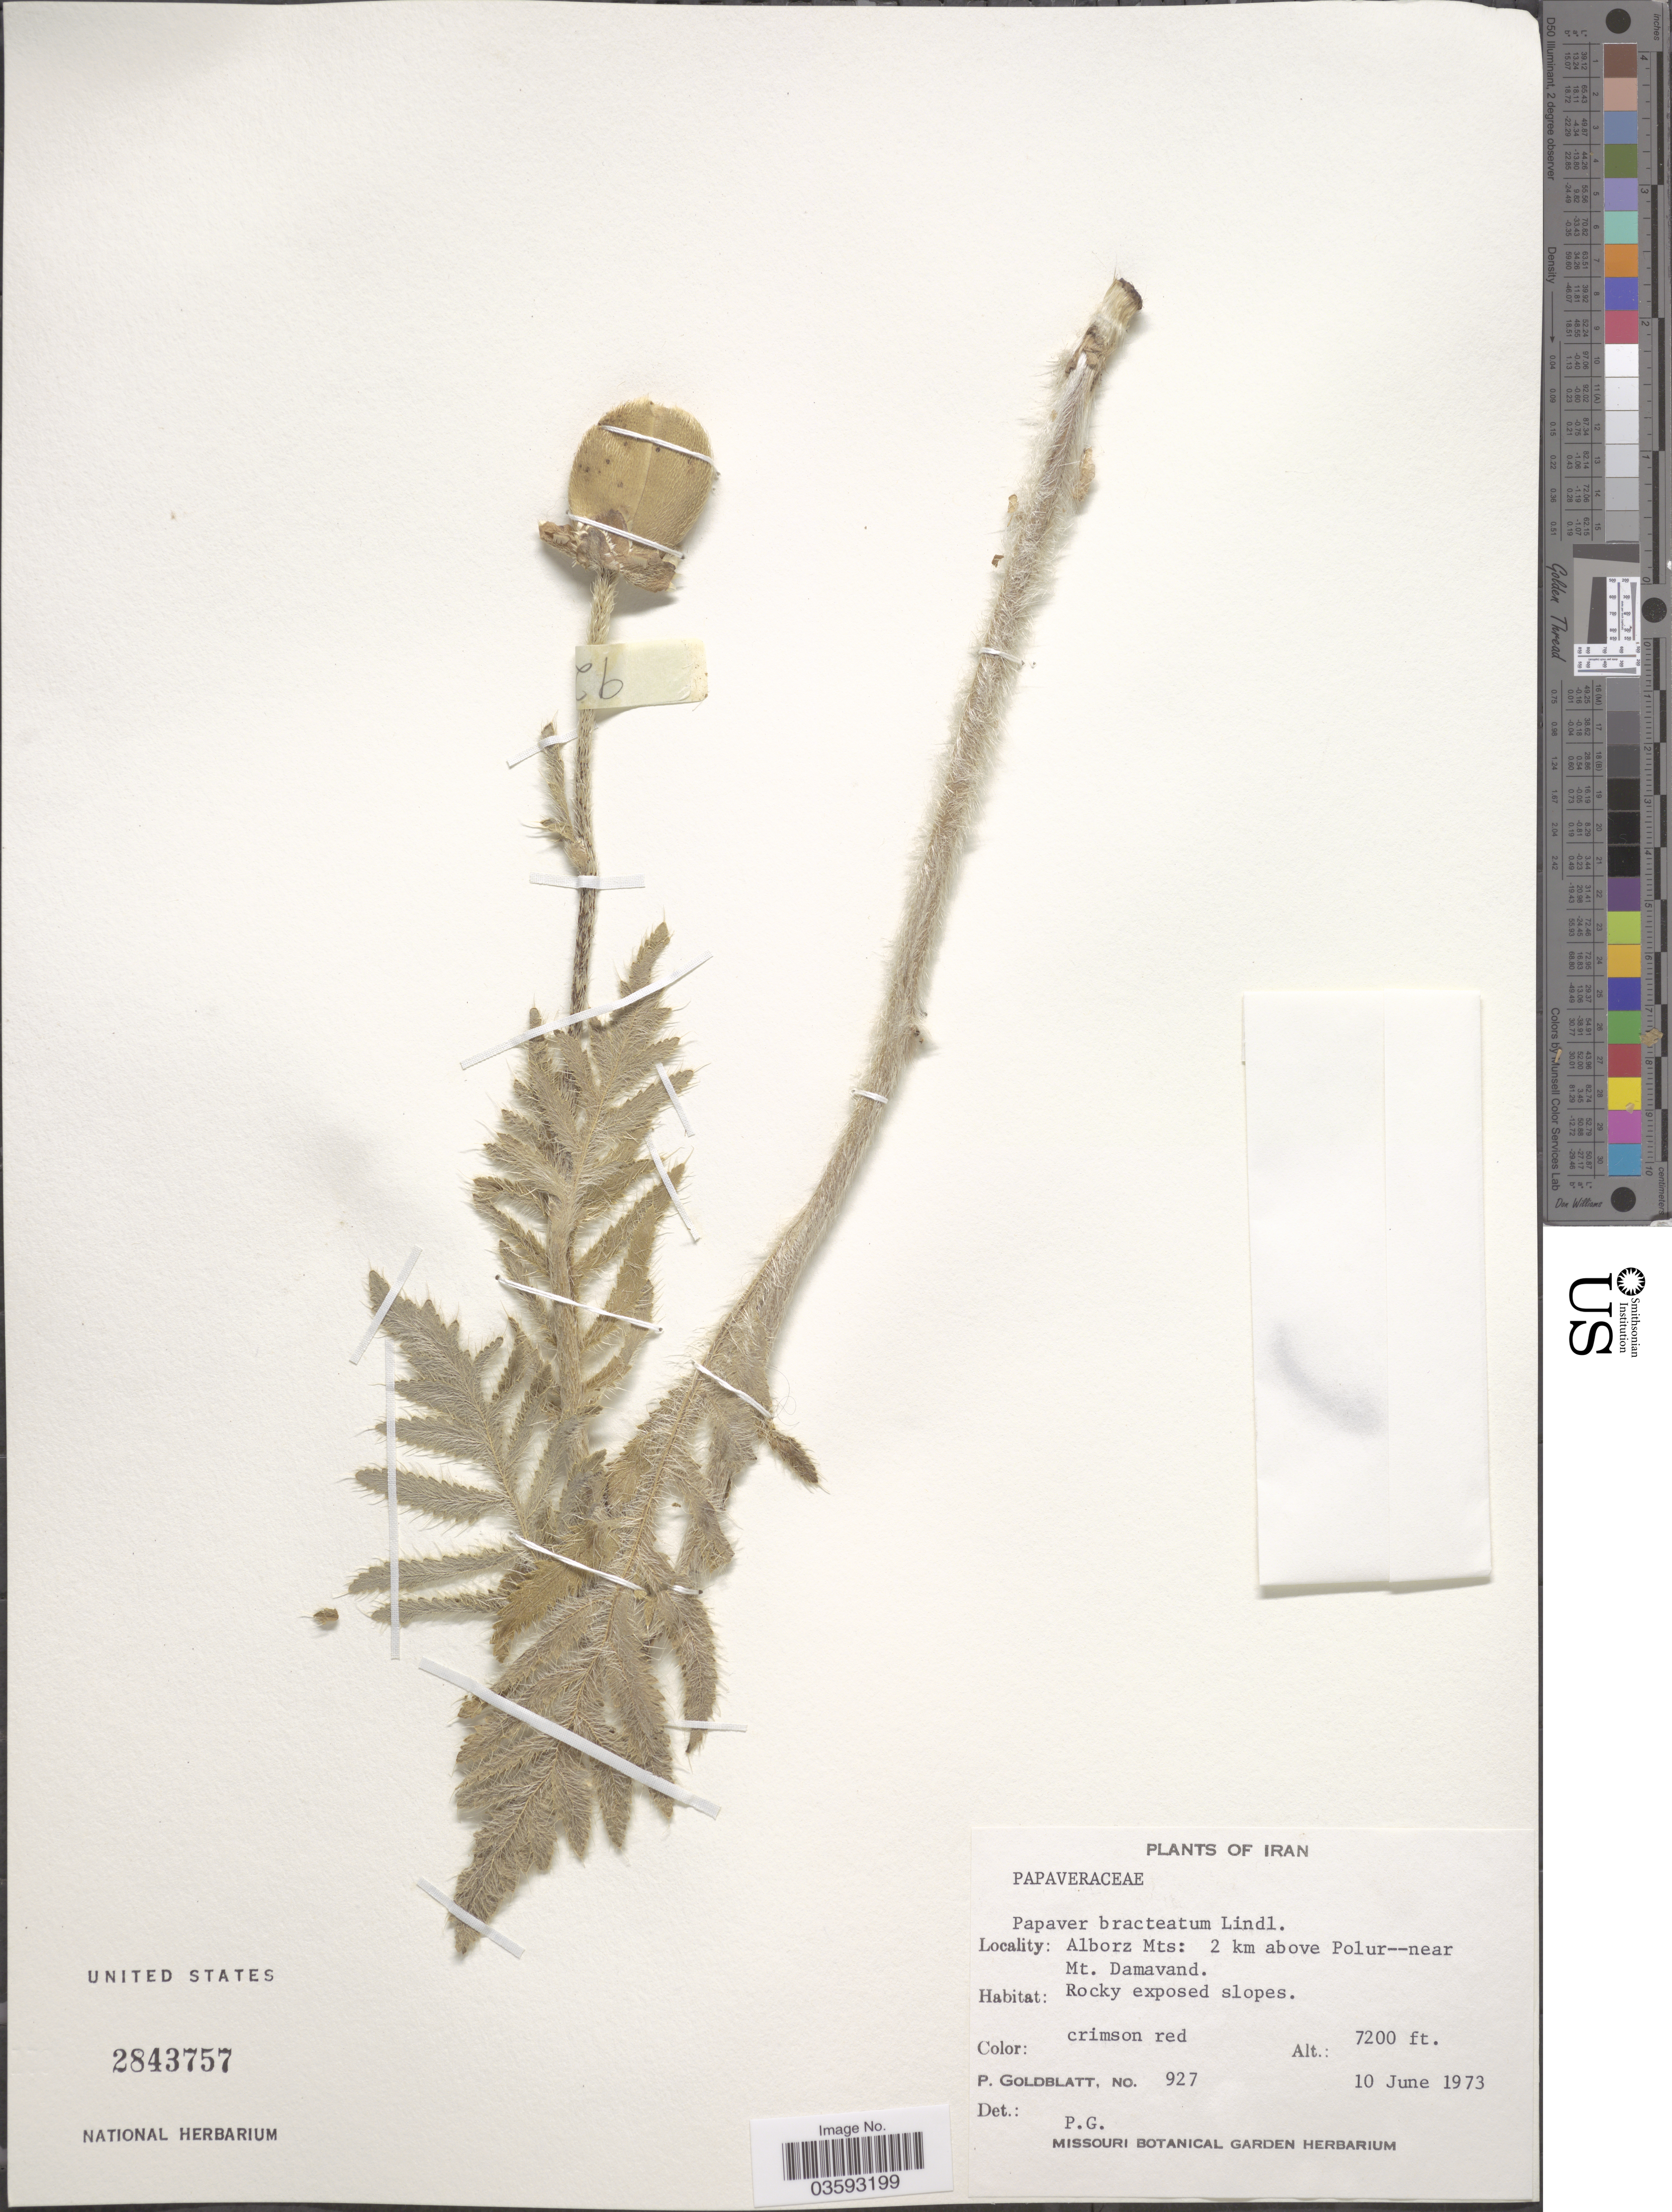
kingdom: Plantae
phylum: Tracheophyta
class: Magnoliopsida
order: Ranunculales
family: Papaveraceae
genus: Papaver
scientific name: Papaver bracteatum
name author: Lindl.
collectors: P. Goldblatt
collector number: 927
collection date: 1973-06-10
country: Iran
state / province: Alborz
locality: Alborz Mts: 2 km above Polur--near Mt. Damavand.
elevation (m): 2195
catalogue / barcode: US 2843757